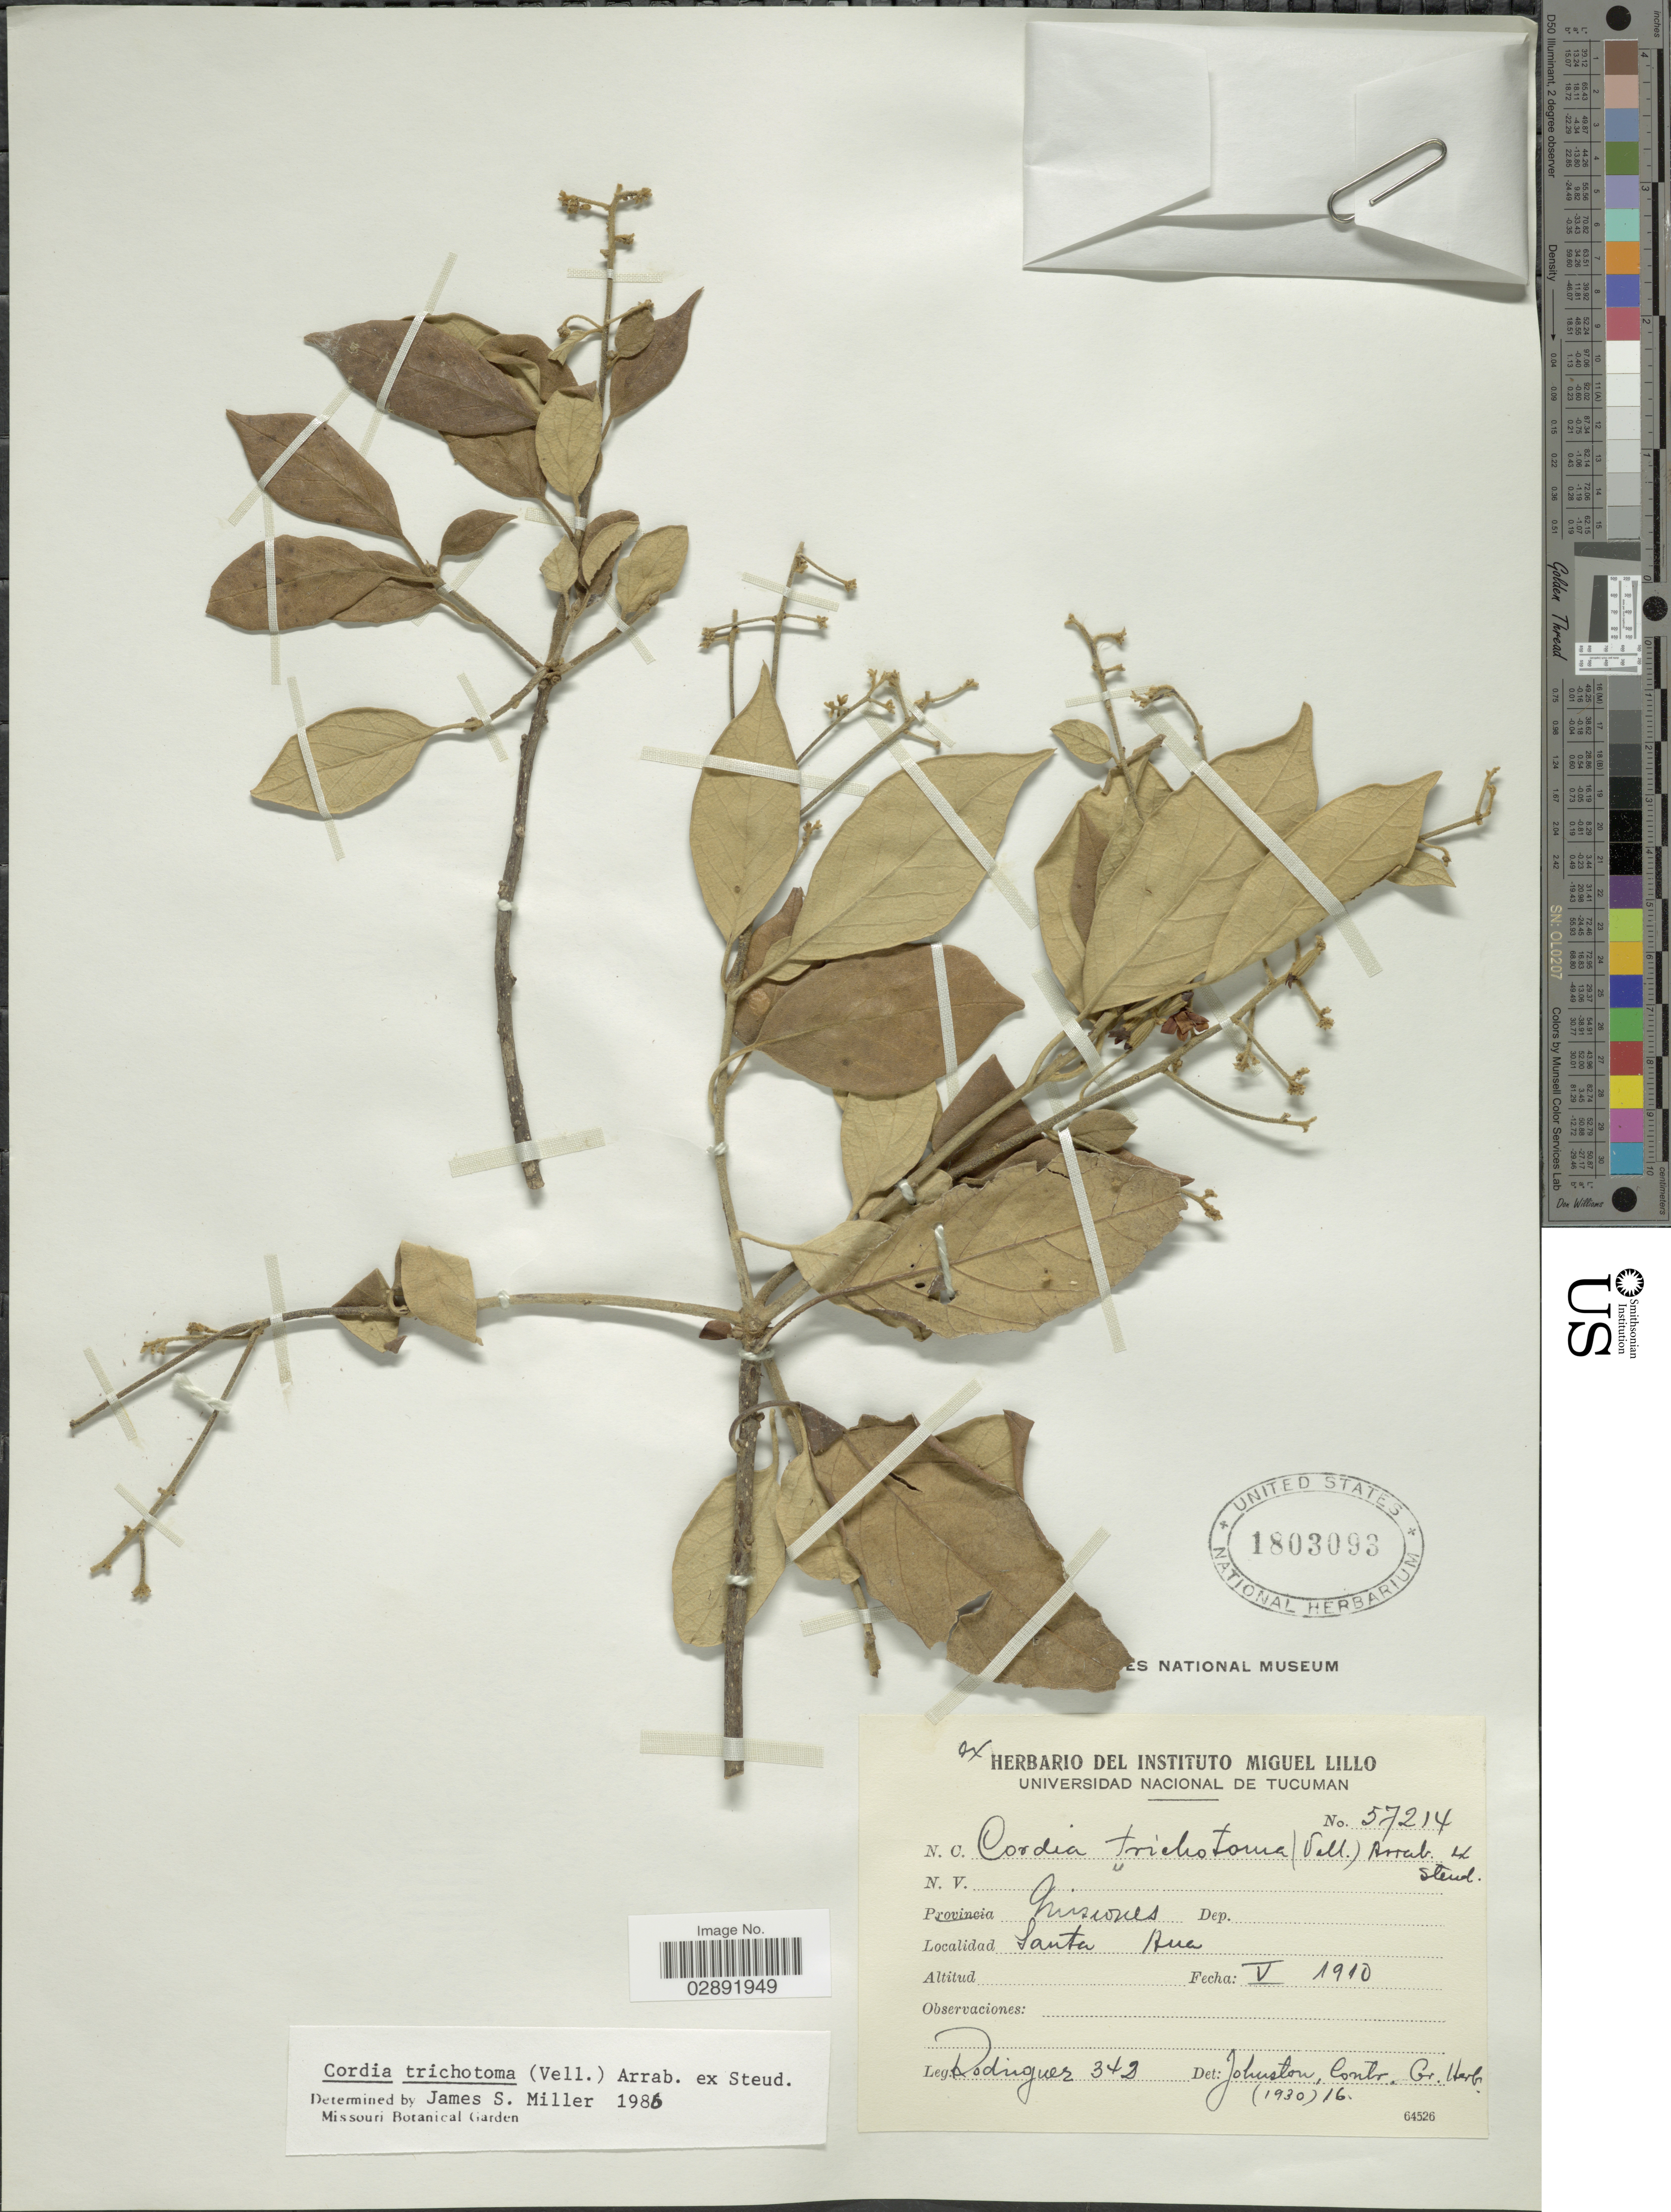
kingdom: Plantae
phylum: Tracheophyta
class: Magnoliopsida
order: Boraginales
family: Cordiaceae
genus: Cordia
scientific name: Cordia trichotoma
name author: (Vell.) Arráb. ex Steud.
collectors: Rodriguez, --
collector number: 342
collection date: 1910-05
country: Argentina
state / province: Misiones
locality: Santa Ana.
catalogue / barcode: US 1803093